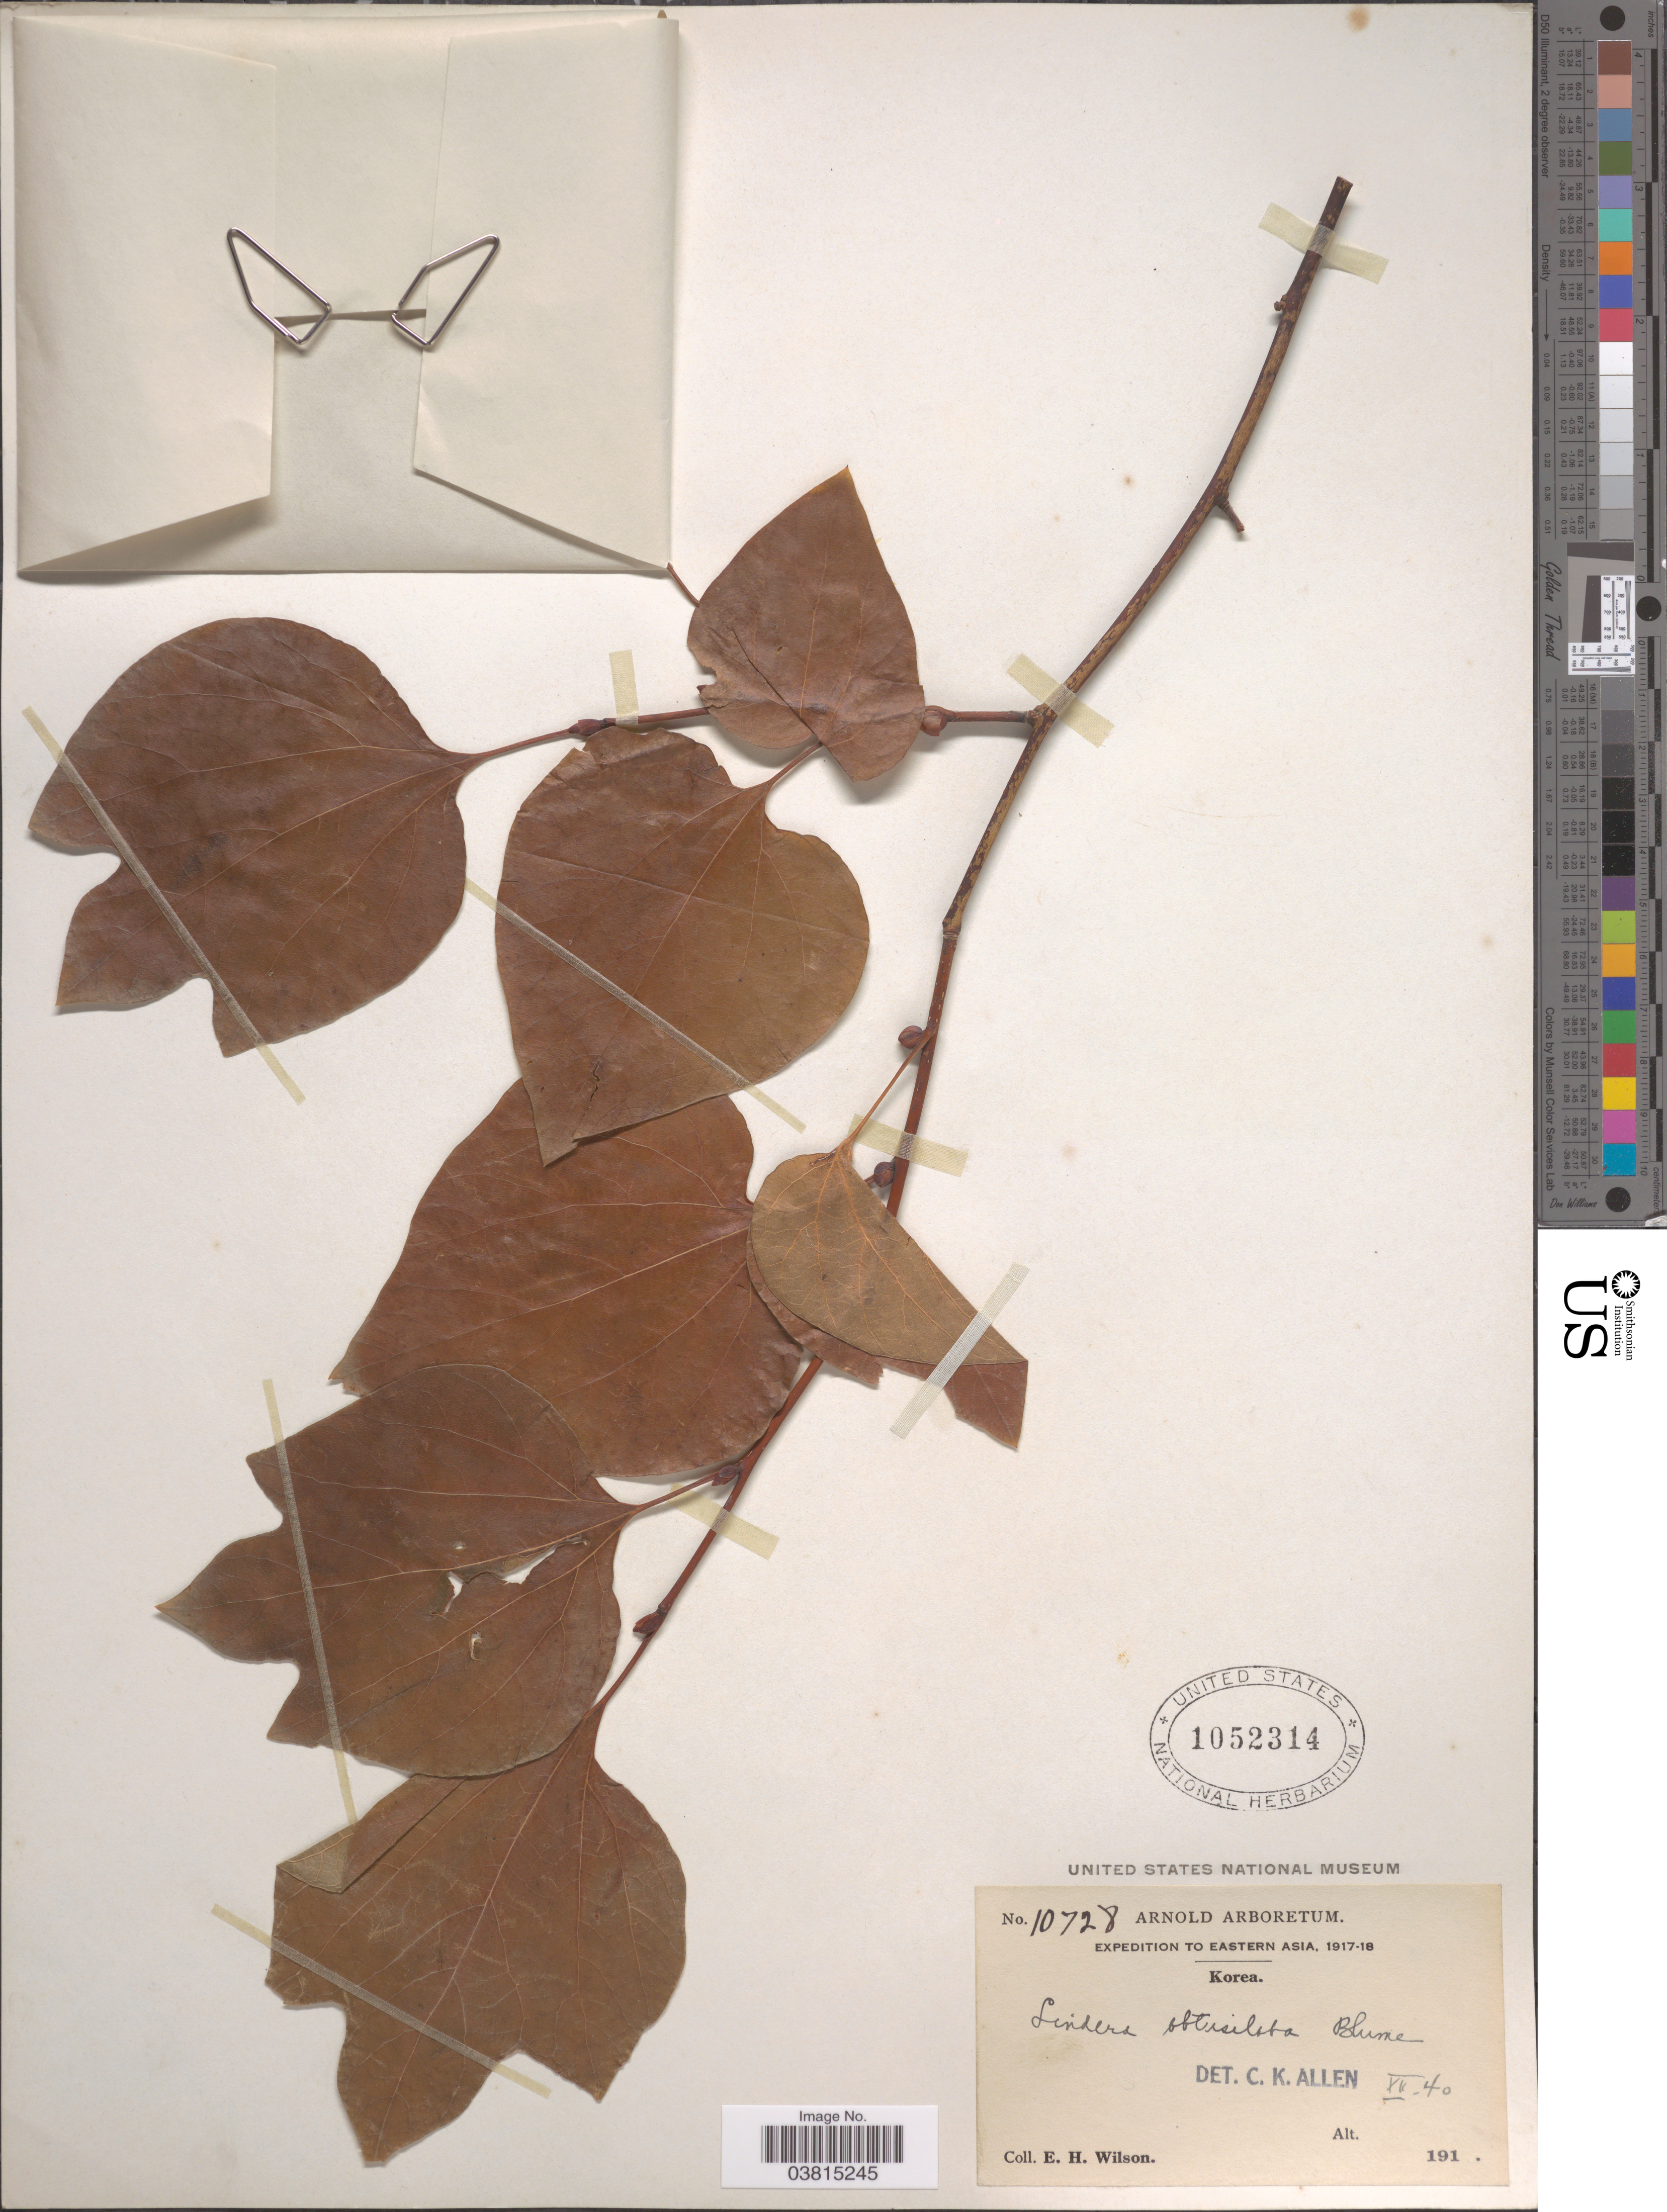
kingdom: Plantae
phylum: Tracheophyta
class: Magnoliopsida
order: Laurales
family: Lauraceae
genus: Lindera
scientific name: Lindera obtusiloba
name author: Blume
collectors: E. Wilson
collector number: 10728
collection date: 1917/1918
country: North Korea / South Korea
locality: Eastern Asia.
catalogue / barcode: US 1052314